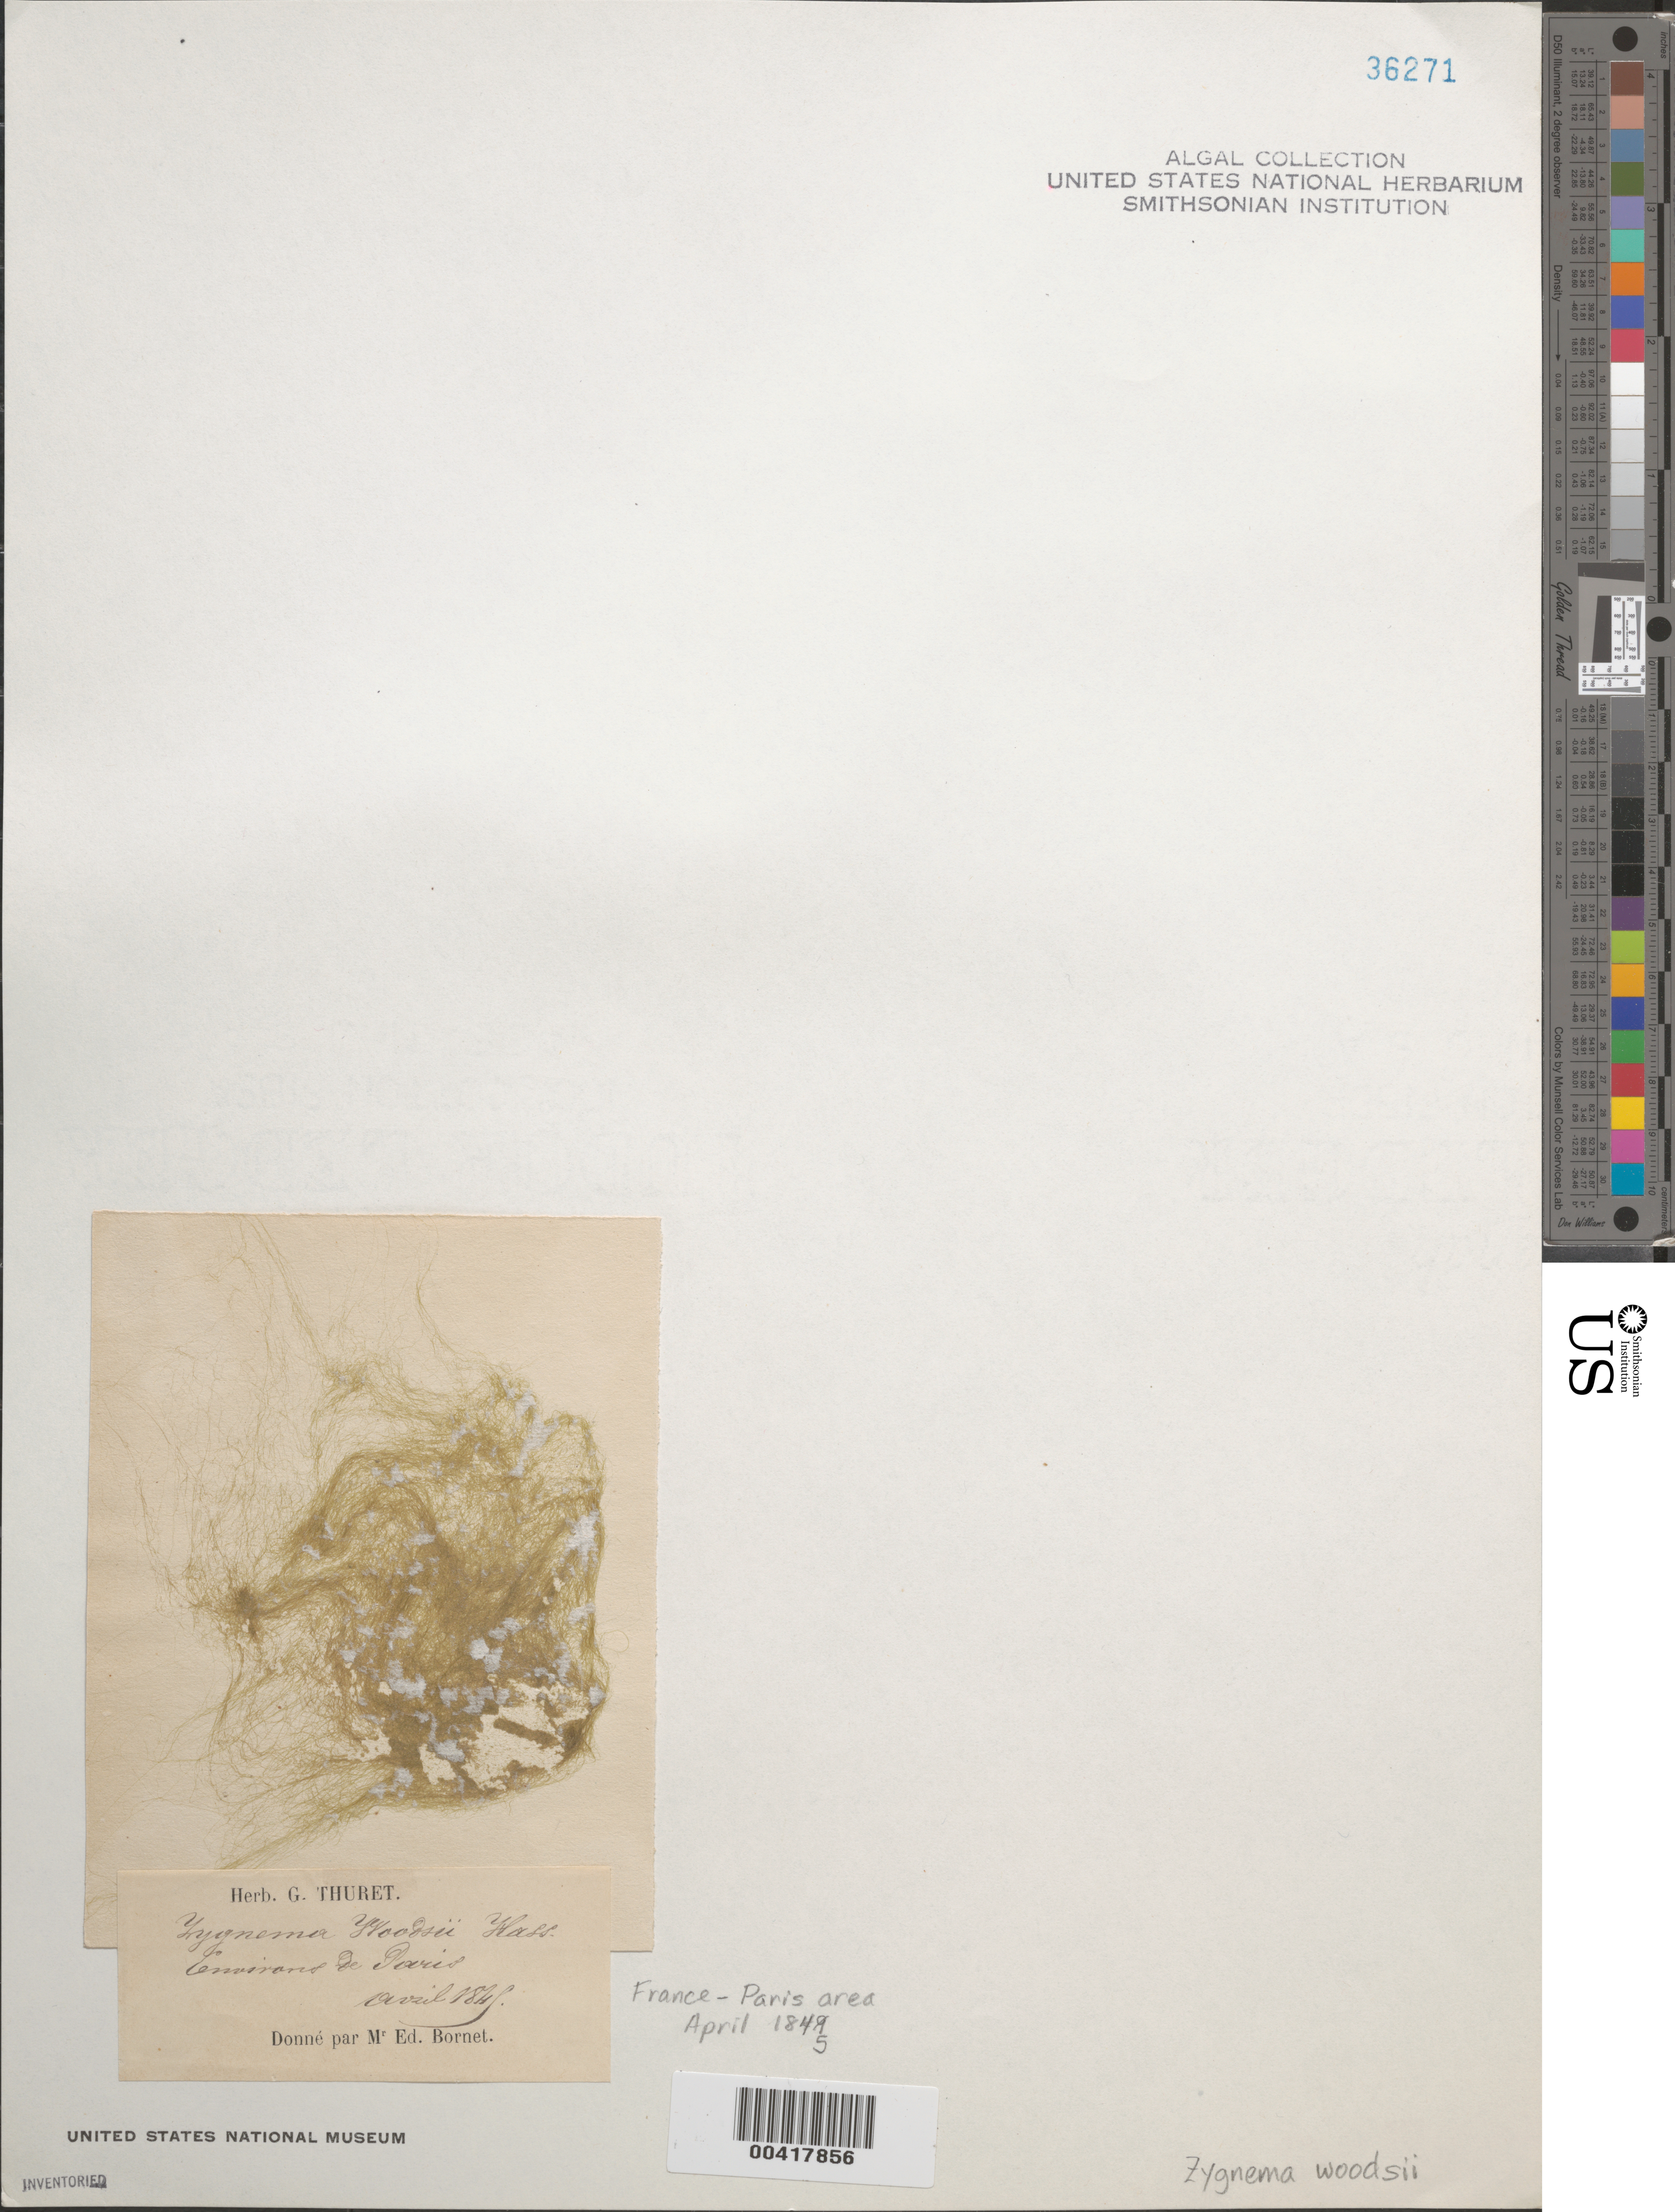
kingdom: Plantae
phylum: Charophyta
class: Zygnematophyceae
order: Zygnematales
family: Zygnemataceae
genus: Spirogyra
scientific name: Spirogyra varians var. woodsii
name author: (Hassall) Petlovany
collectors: G. A. Thuret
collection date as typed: Apr 1845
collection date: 1845-04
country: France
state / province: Île-de-France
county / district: Paris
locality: Paris area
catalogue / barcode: US 36271